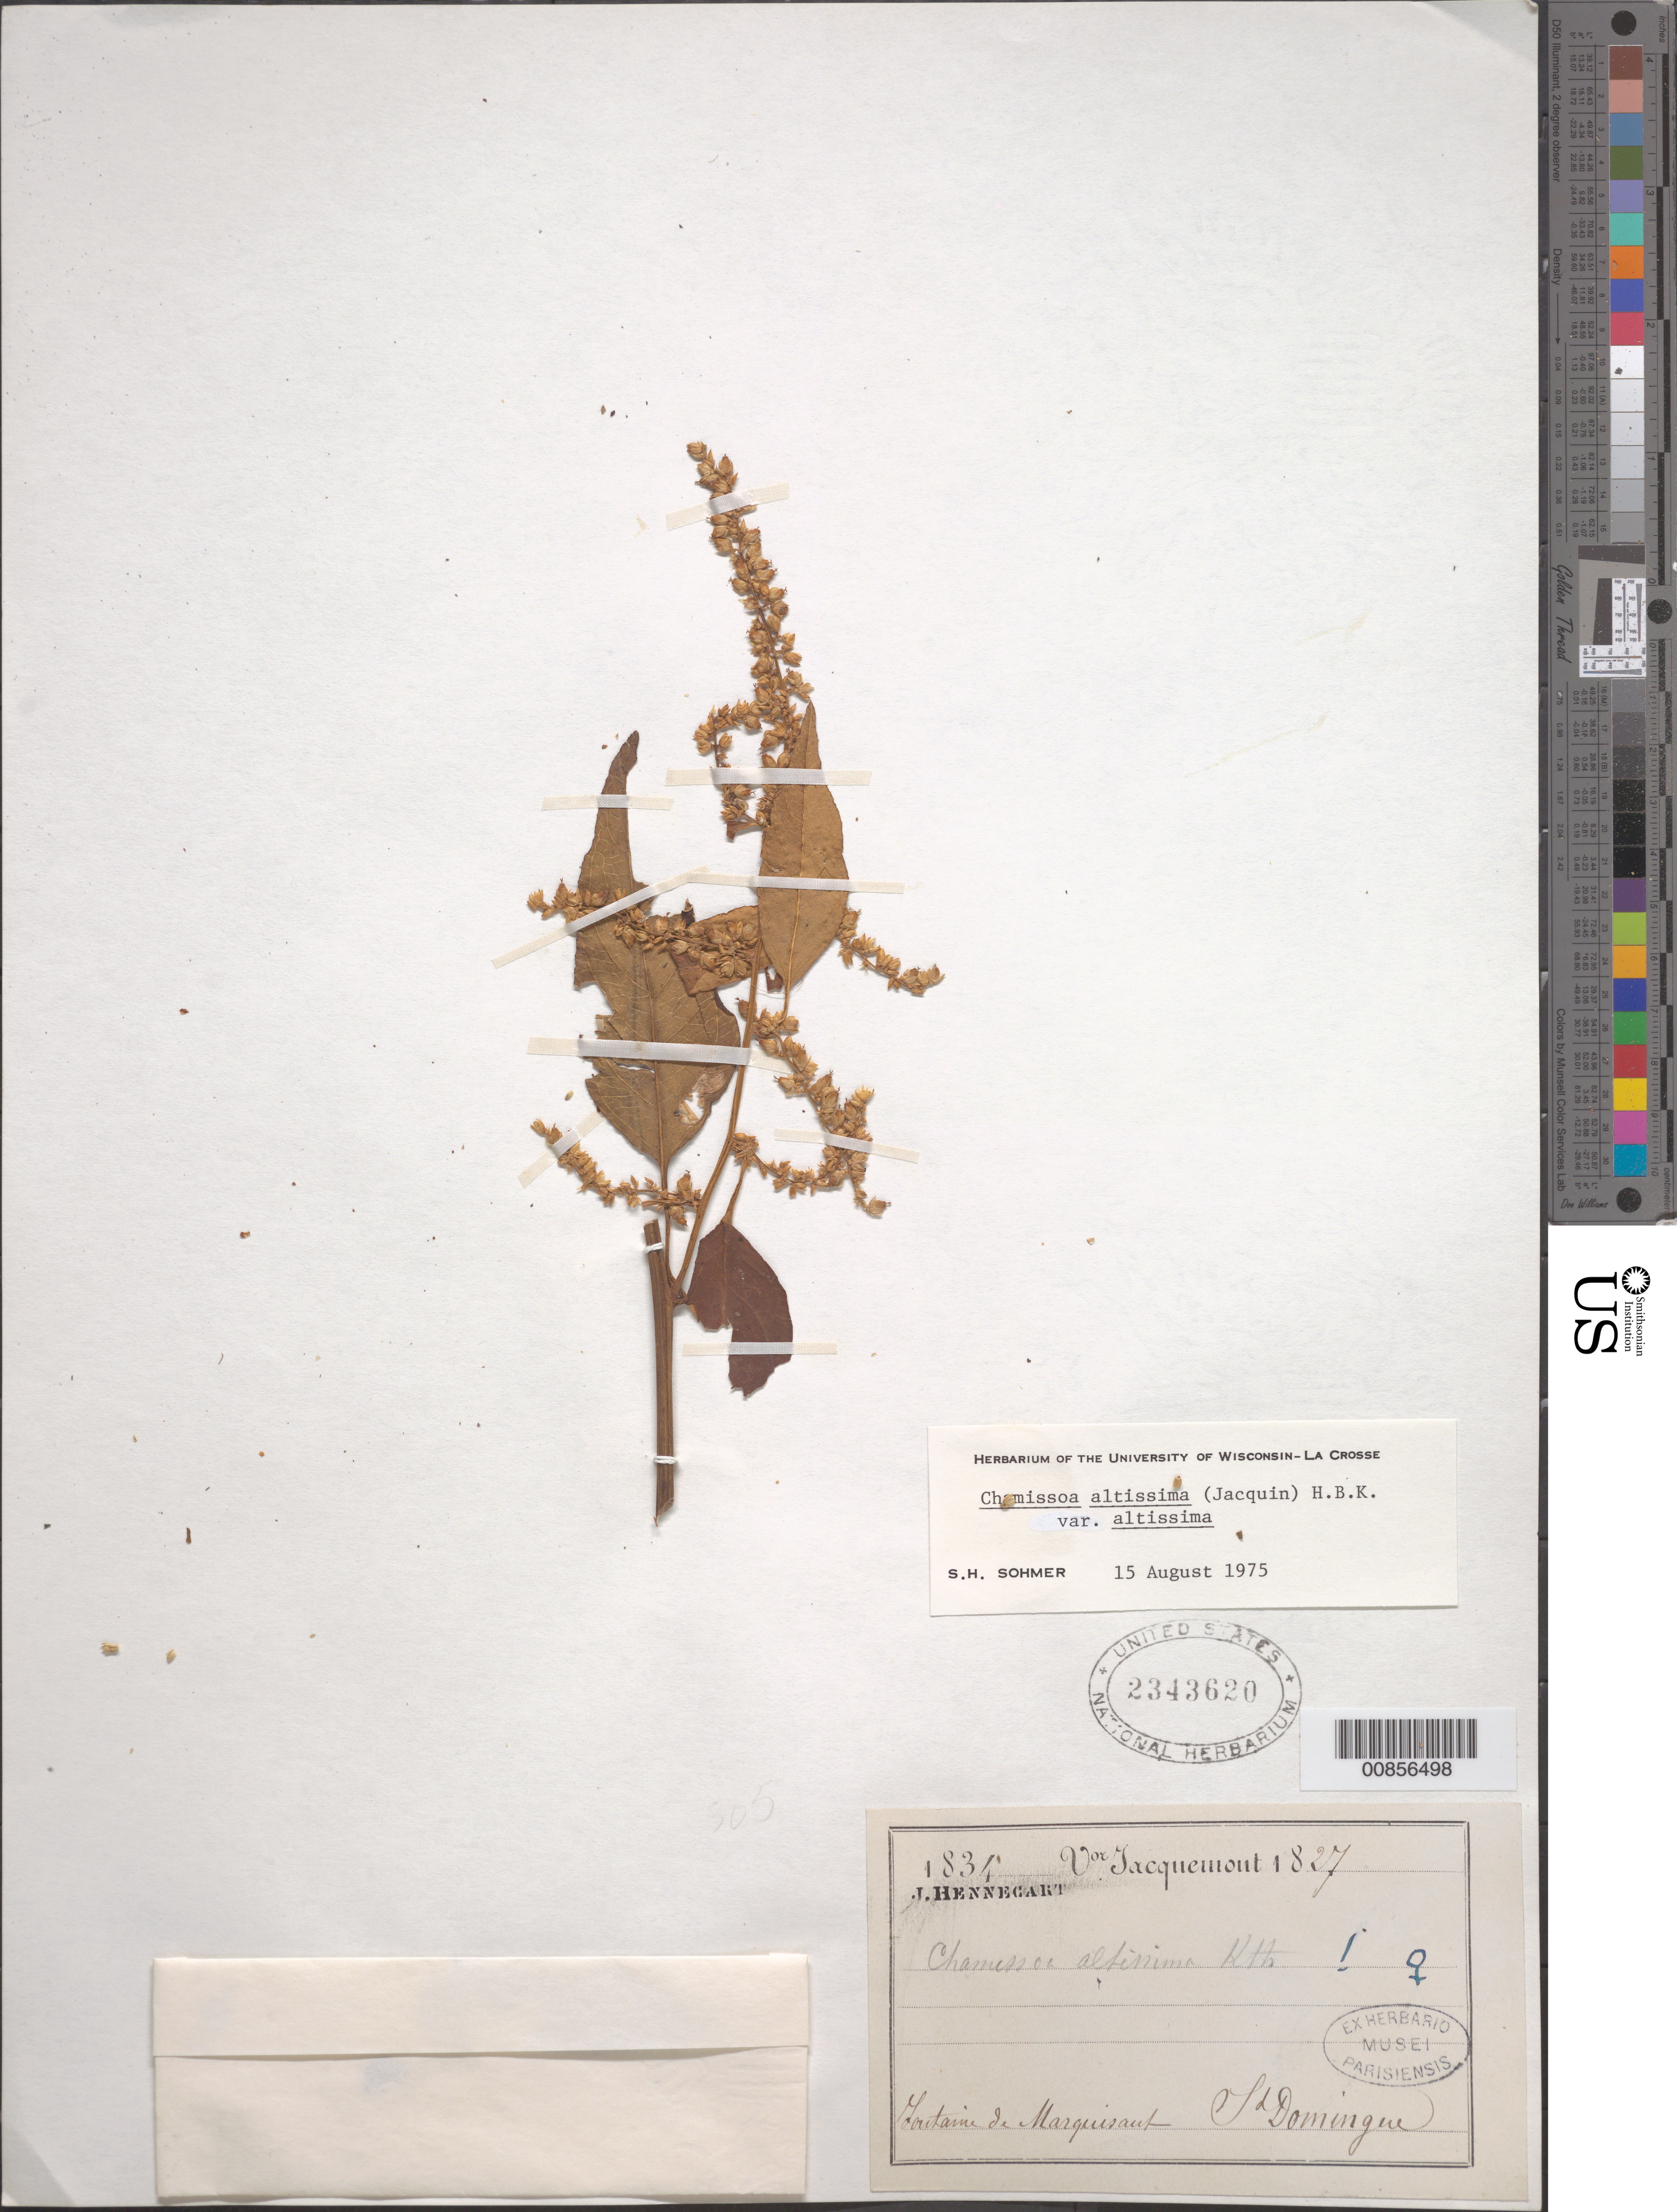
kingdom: Plantae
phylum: Tracheophyta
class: Magnoliopsida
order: Caryophyllales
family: Amaranthaceae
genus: Chamissoa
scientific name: Chamissoa altissima var. altissima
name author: (Jacq.) Kunth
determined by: Sohmer, S. H.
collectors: G. De Marquisaut & J. Hennegart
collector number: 1827?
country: Dominican Republic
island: Hispaniola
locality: Sto. Domingo.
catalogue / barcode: US 2343620